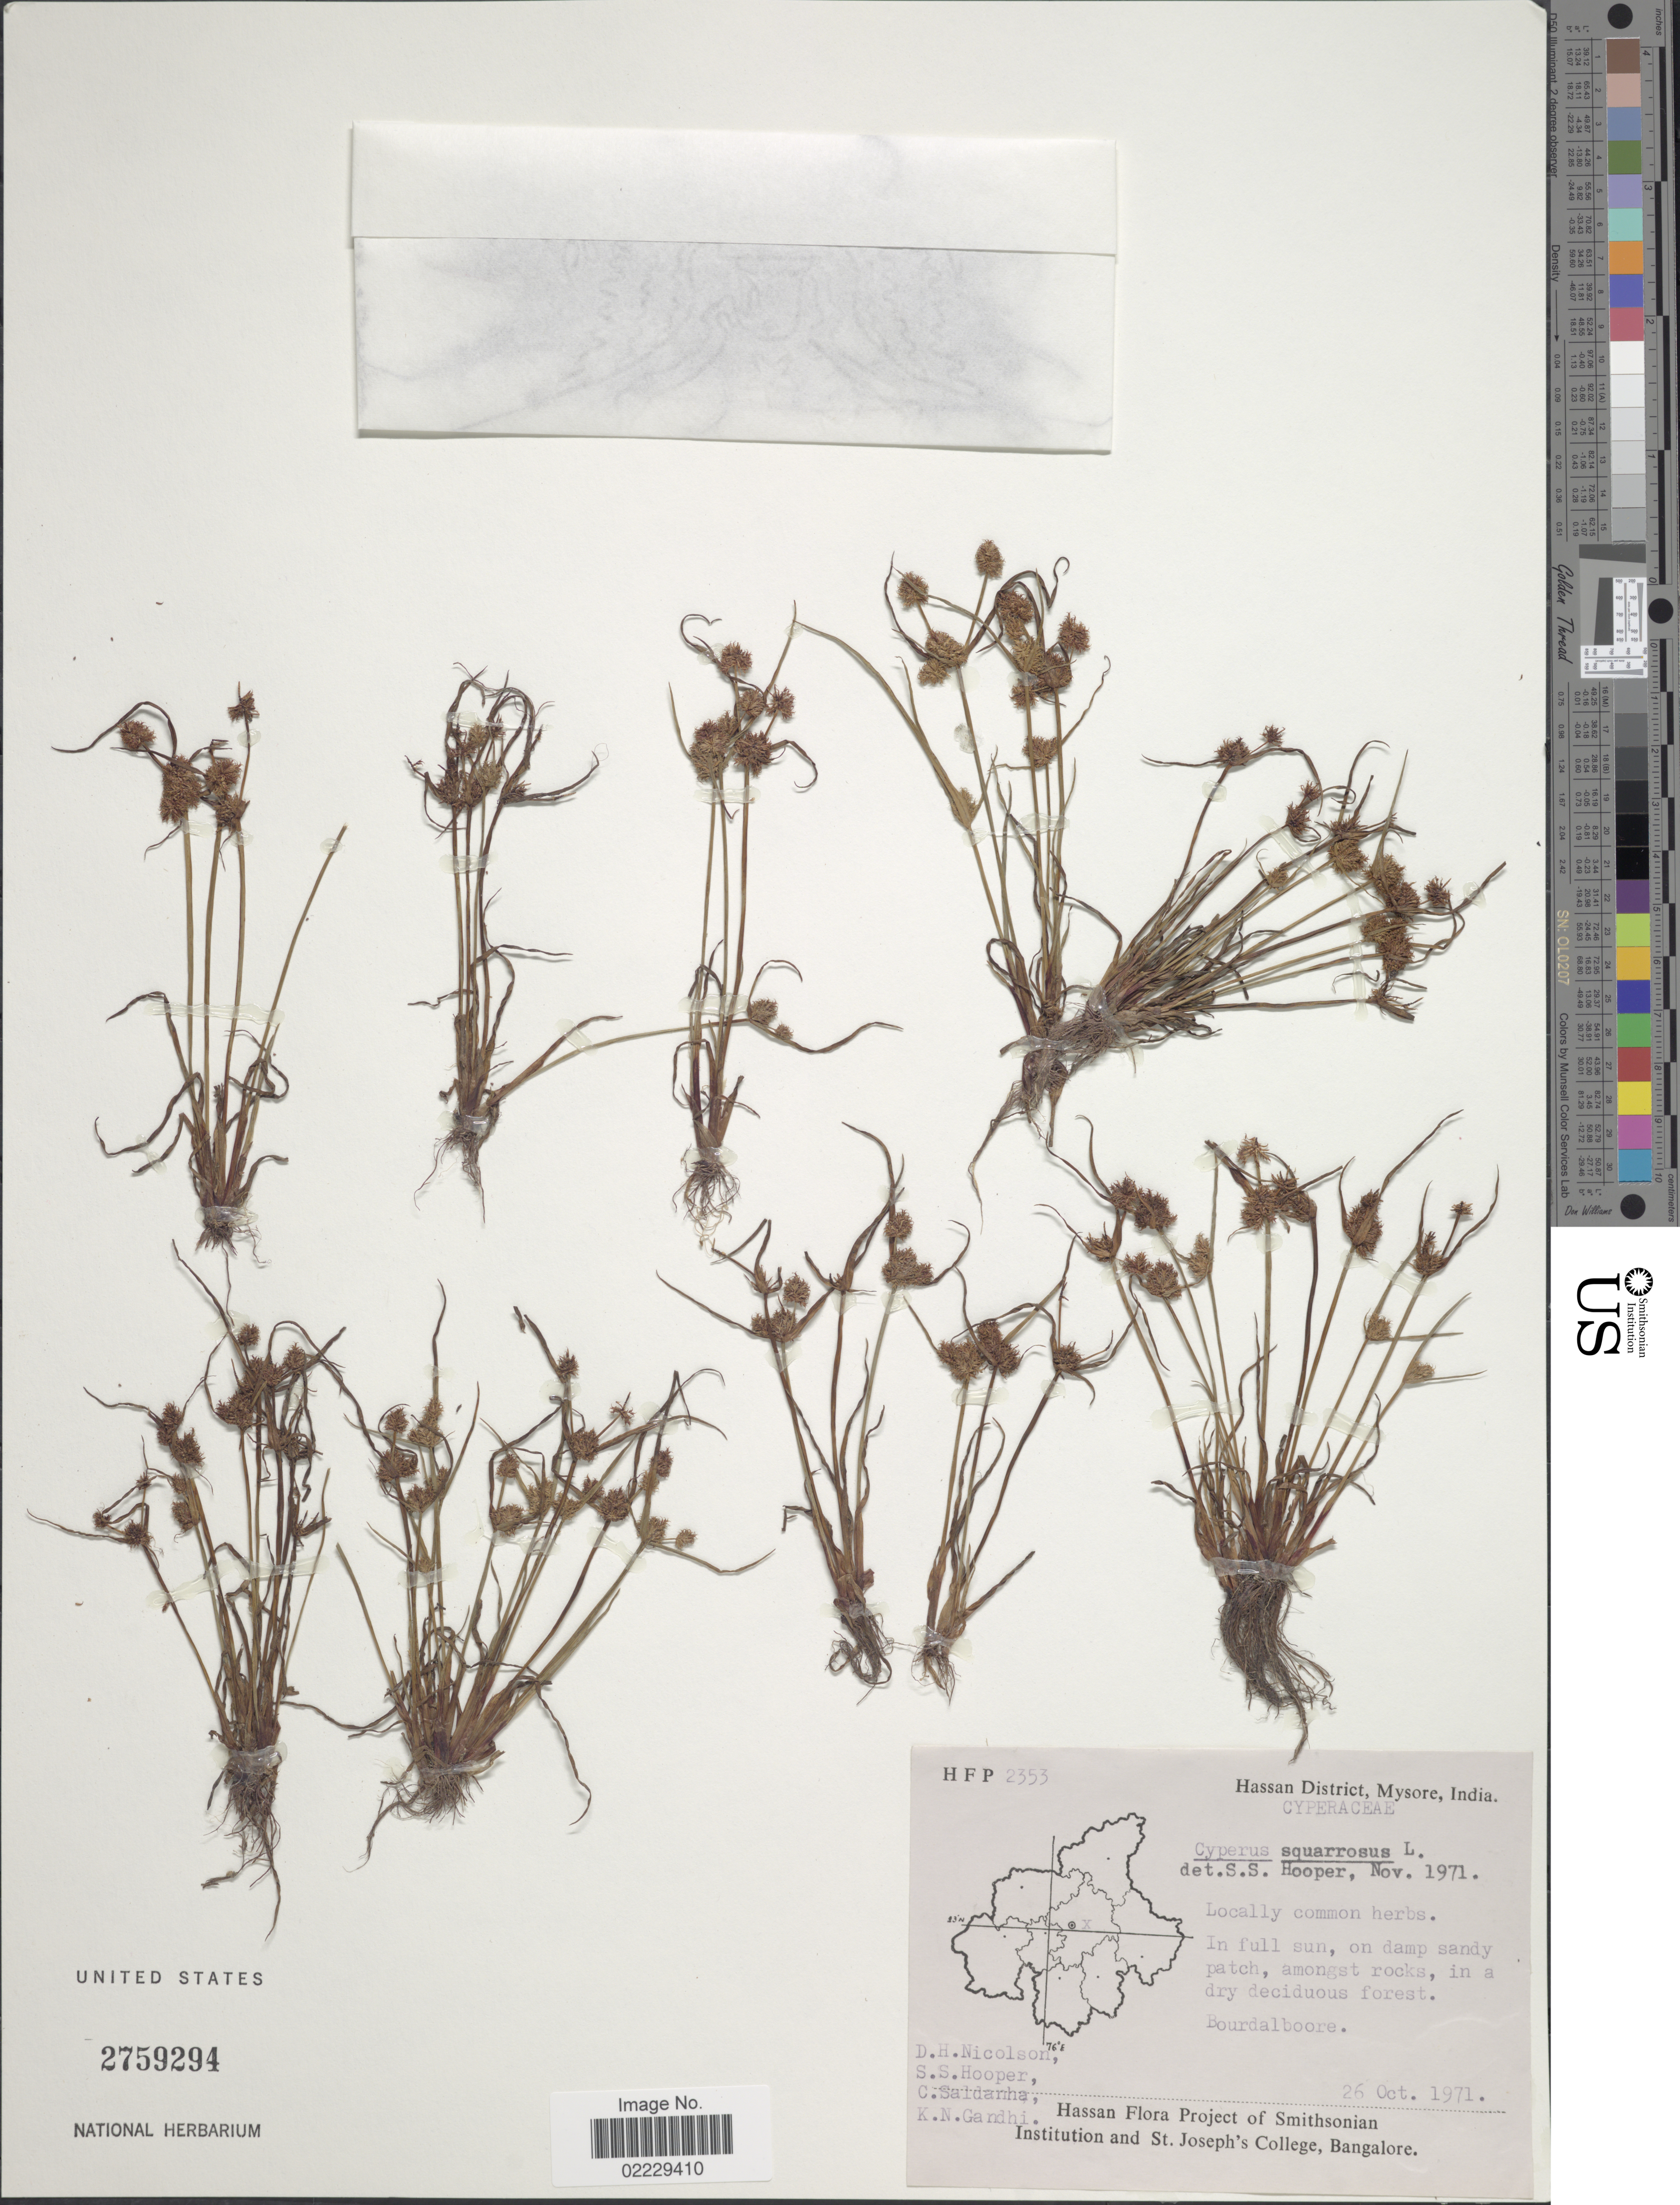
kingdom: Plantae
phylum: Tracheophyta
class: Liliopsida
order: Poales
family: Cyperaceae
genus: Cyperus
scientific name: Cyperus squarrosus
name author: L.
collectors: D. H. Nicolson, S. S. Hooper, C. Saldanha & K. N. Gandhi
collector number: HFP2353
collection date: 1971-10-26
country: India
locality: Hassan District, Mysore, Bourdalboore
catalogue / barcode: US 2759294